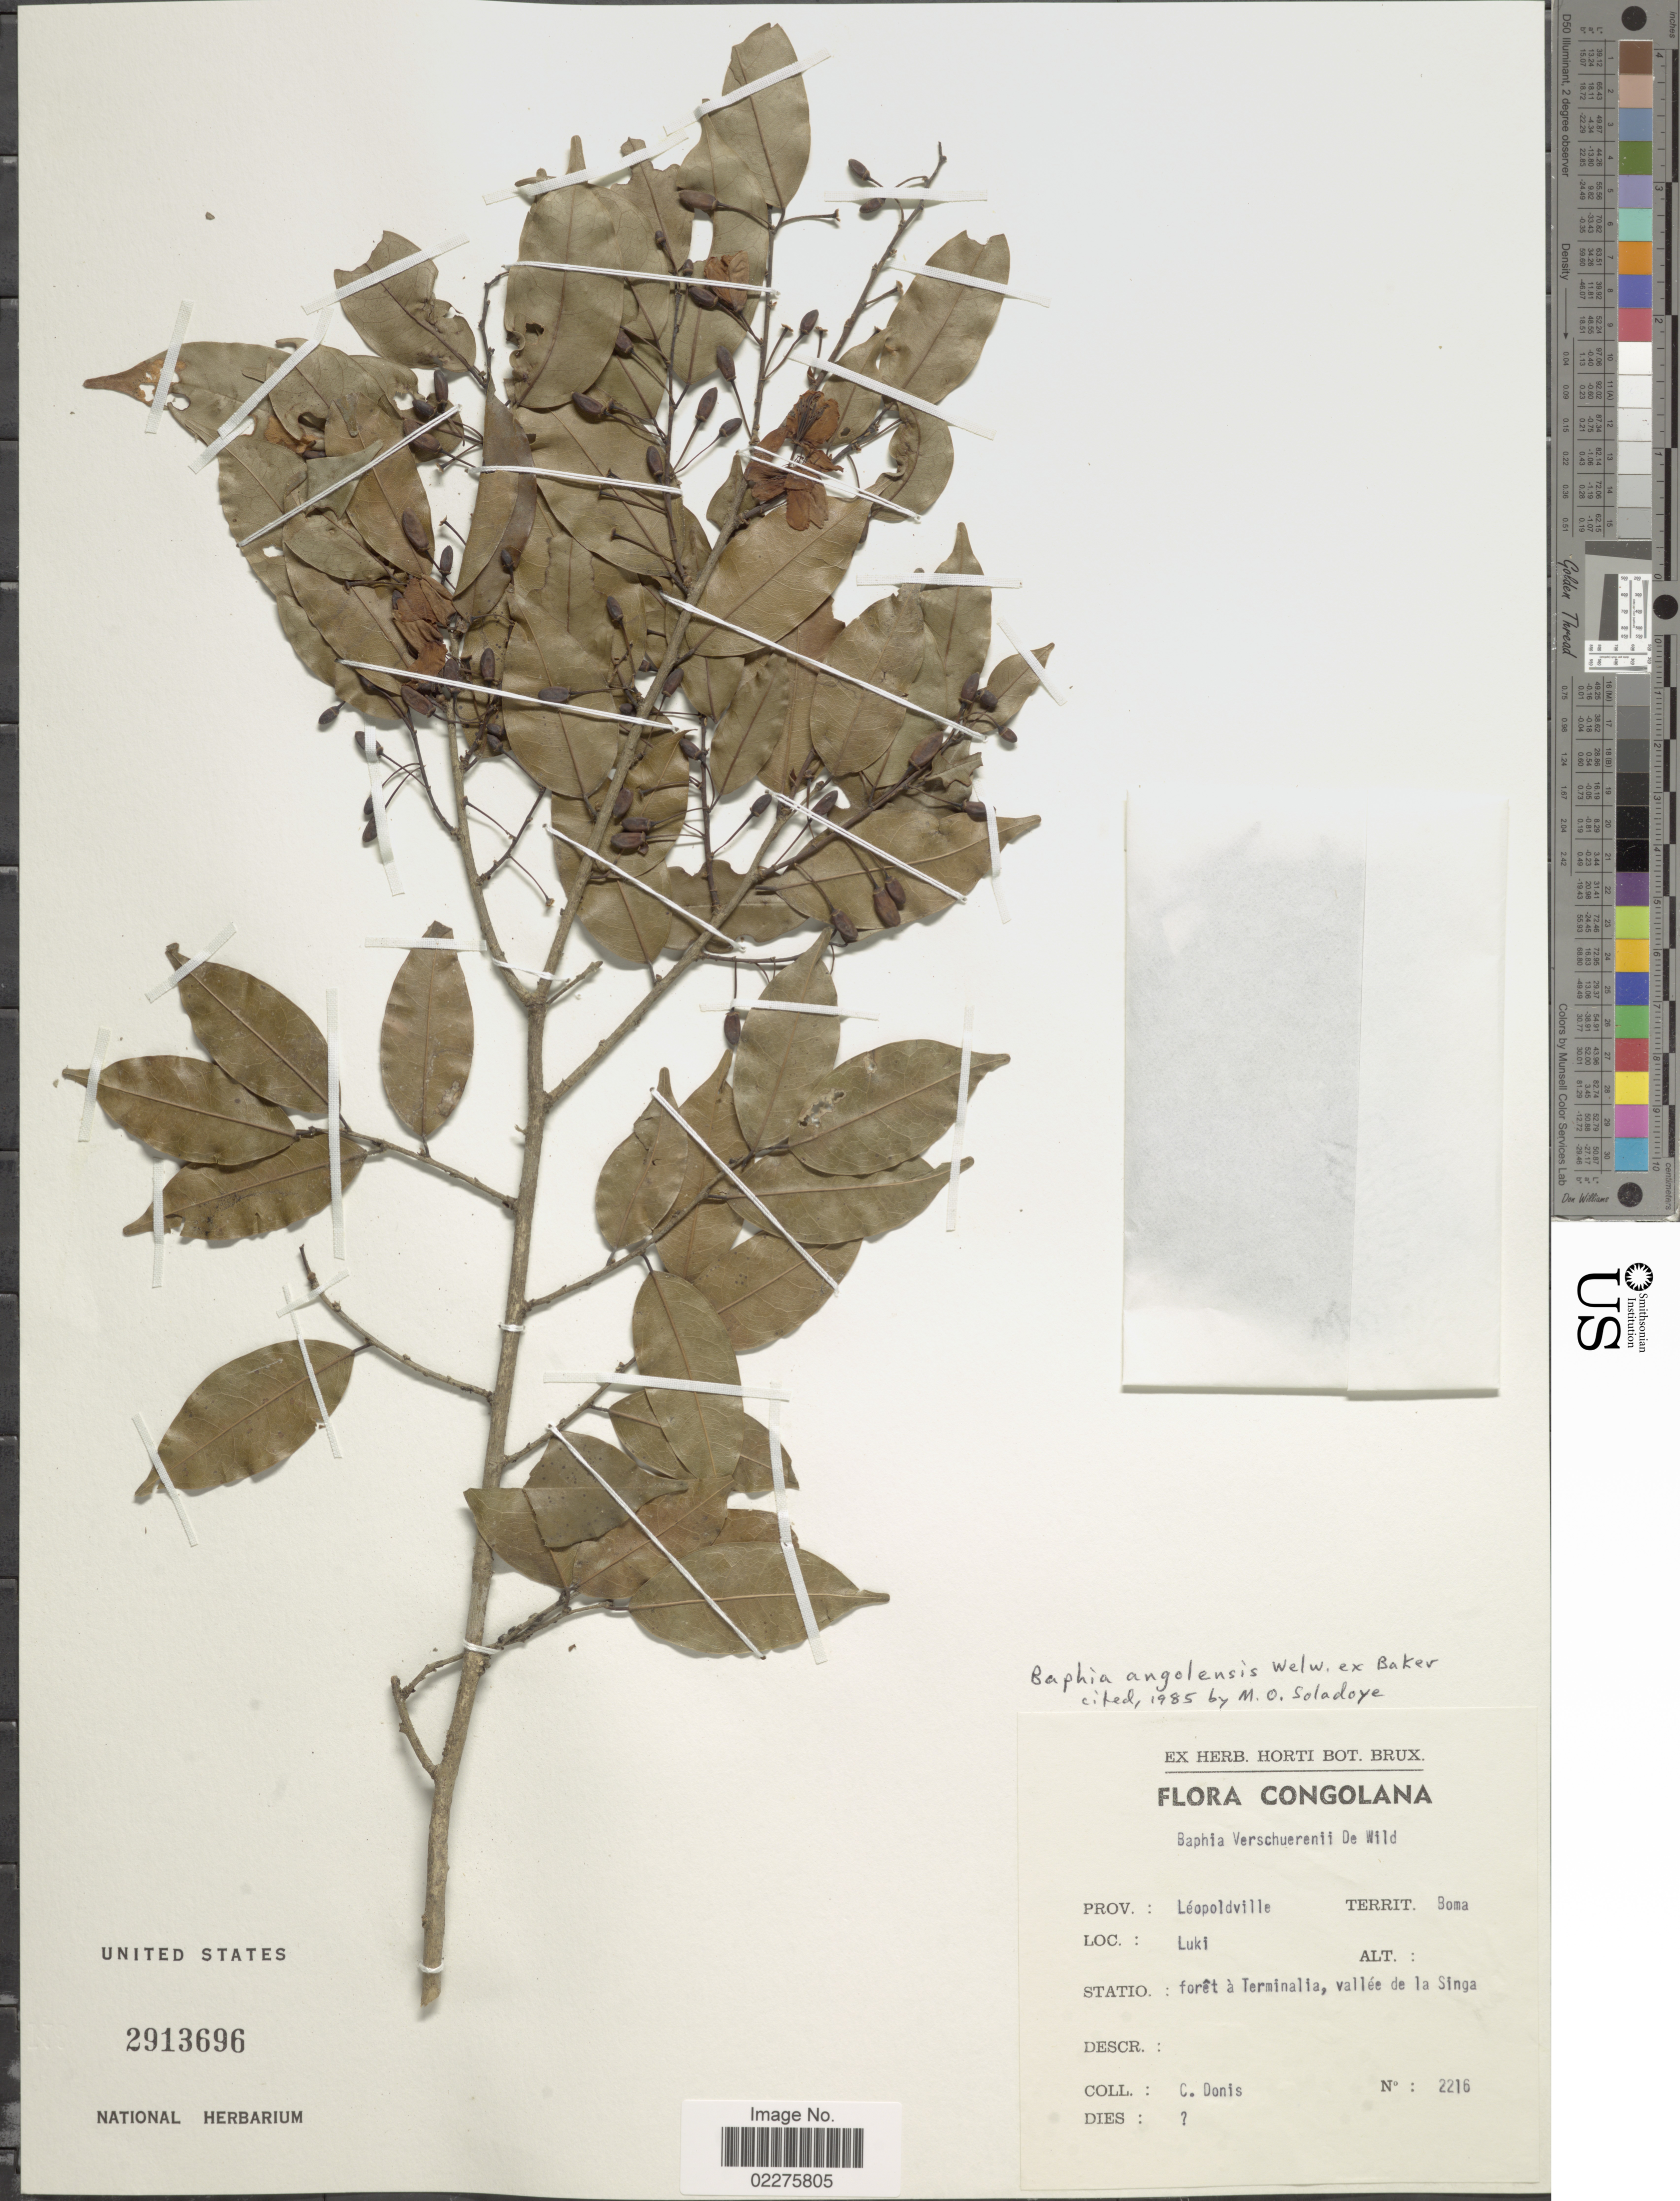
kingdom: Plantae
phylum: Tracheophyta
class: Magnoliopsida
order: Fabales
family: Fabaceae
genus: Baphia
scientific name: Baphia angolensis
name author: Baker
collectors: C. Donis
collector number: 2216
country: Congo, Democratic Republic of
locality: Congolana. Prov.: Léopoldville [=Kinshasa] Territ. Boma. Luki. Forêt à Terminalia, valleé de la Singa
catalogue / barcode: US 2913696